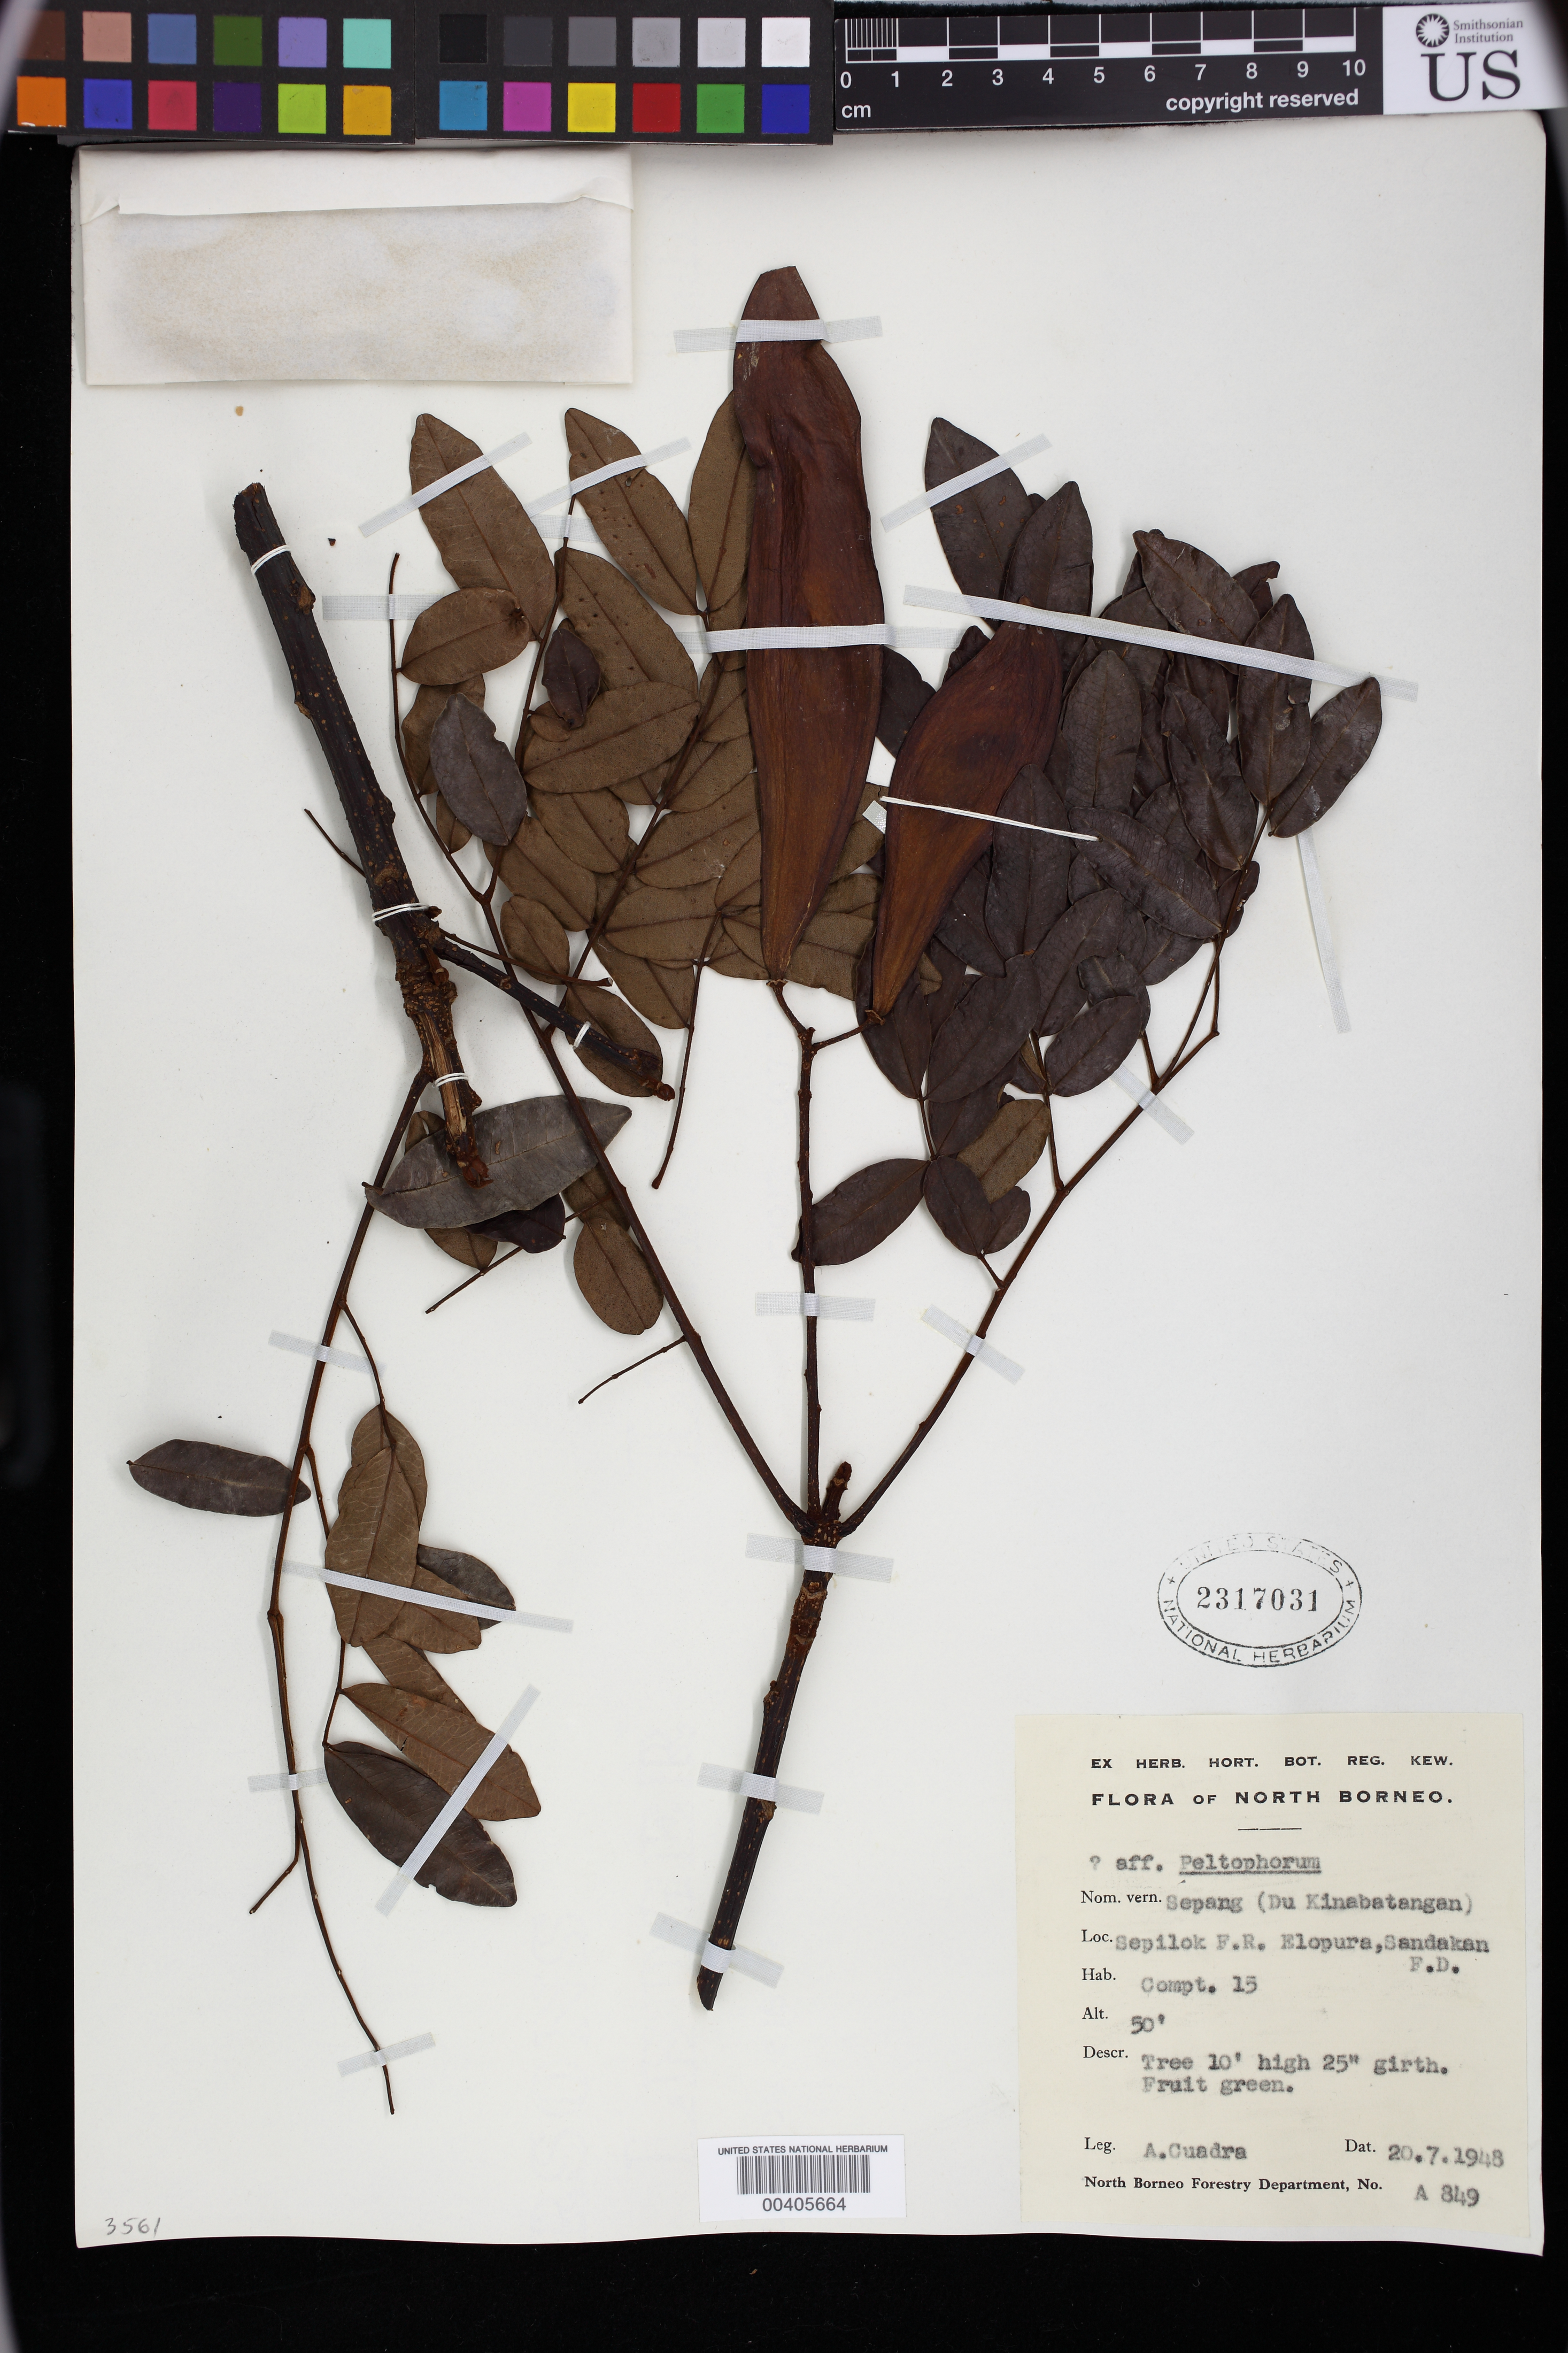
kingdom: Plantae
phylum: Tracheophyta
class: Magnoliopsida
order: Fabales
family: Fabaceae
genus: Peltophorum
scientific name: Peltophorum sp.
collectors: A. Cuadra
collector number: B.n.b. Forestry Dept. A 849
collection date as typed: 20 Jul 1937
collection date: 1937-07-20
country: Malaysia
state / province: Sabah / Sarawak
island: Borneo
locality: Sepilok forest reserve, elopura, sandakan f.d.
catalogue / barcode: US 2317031